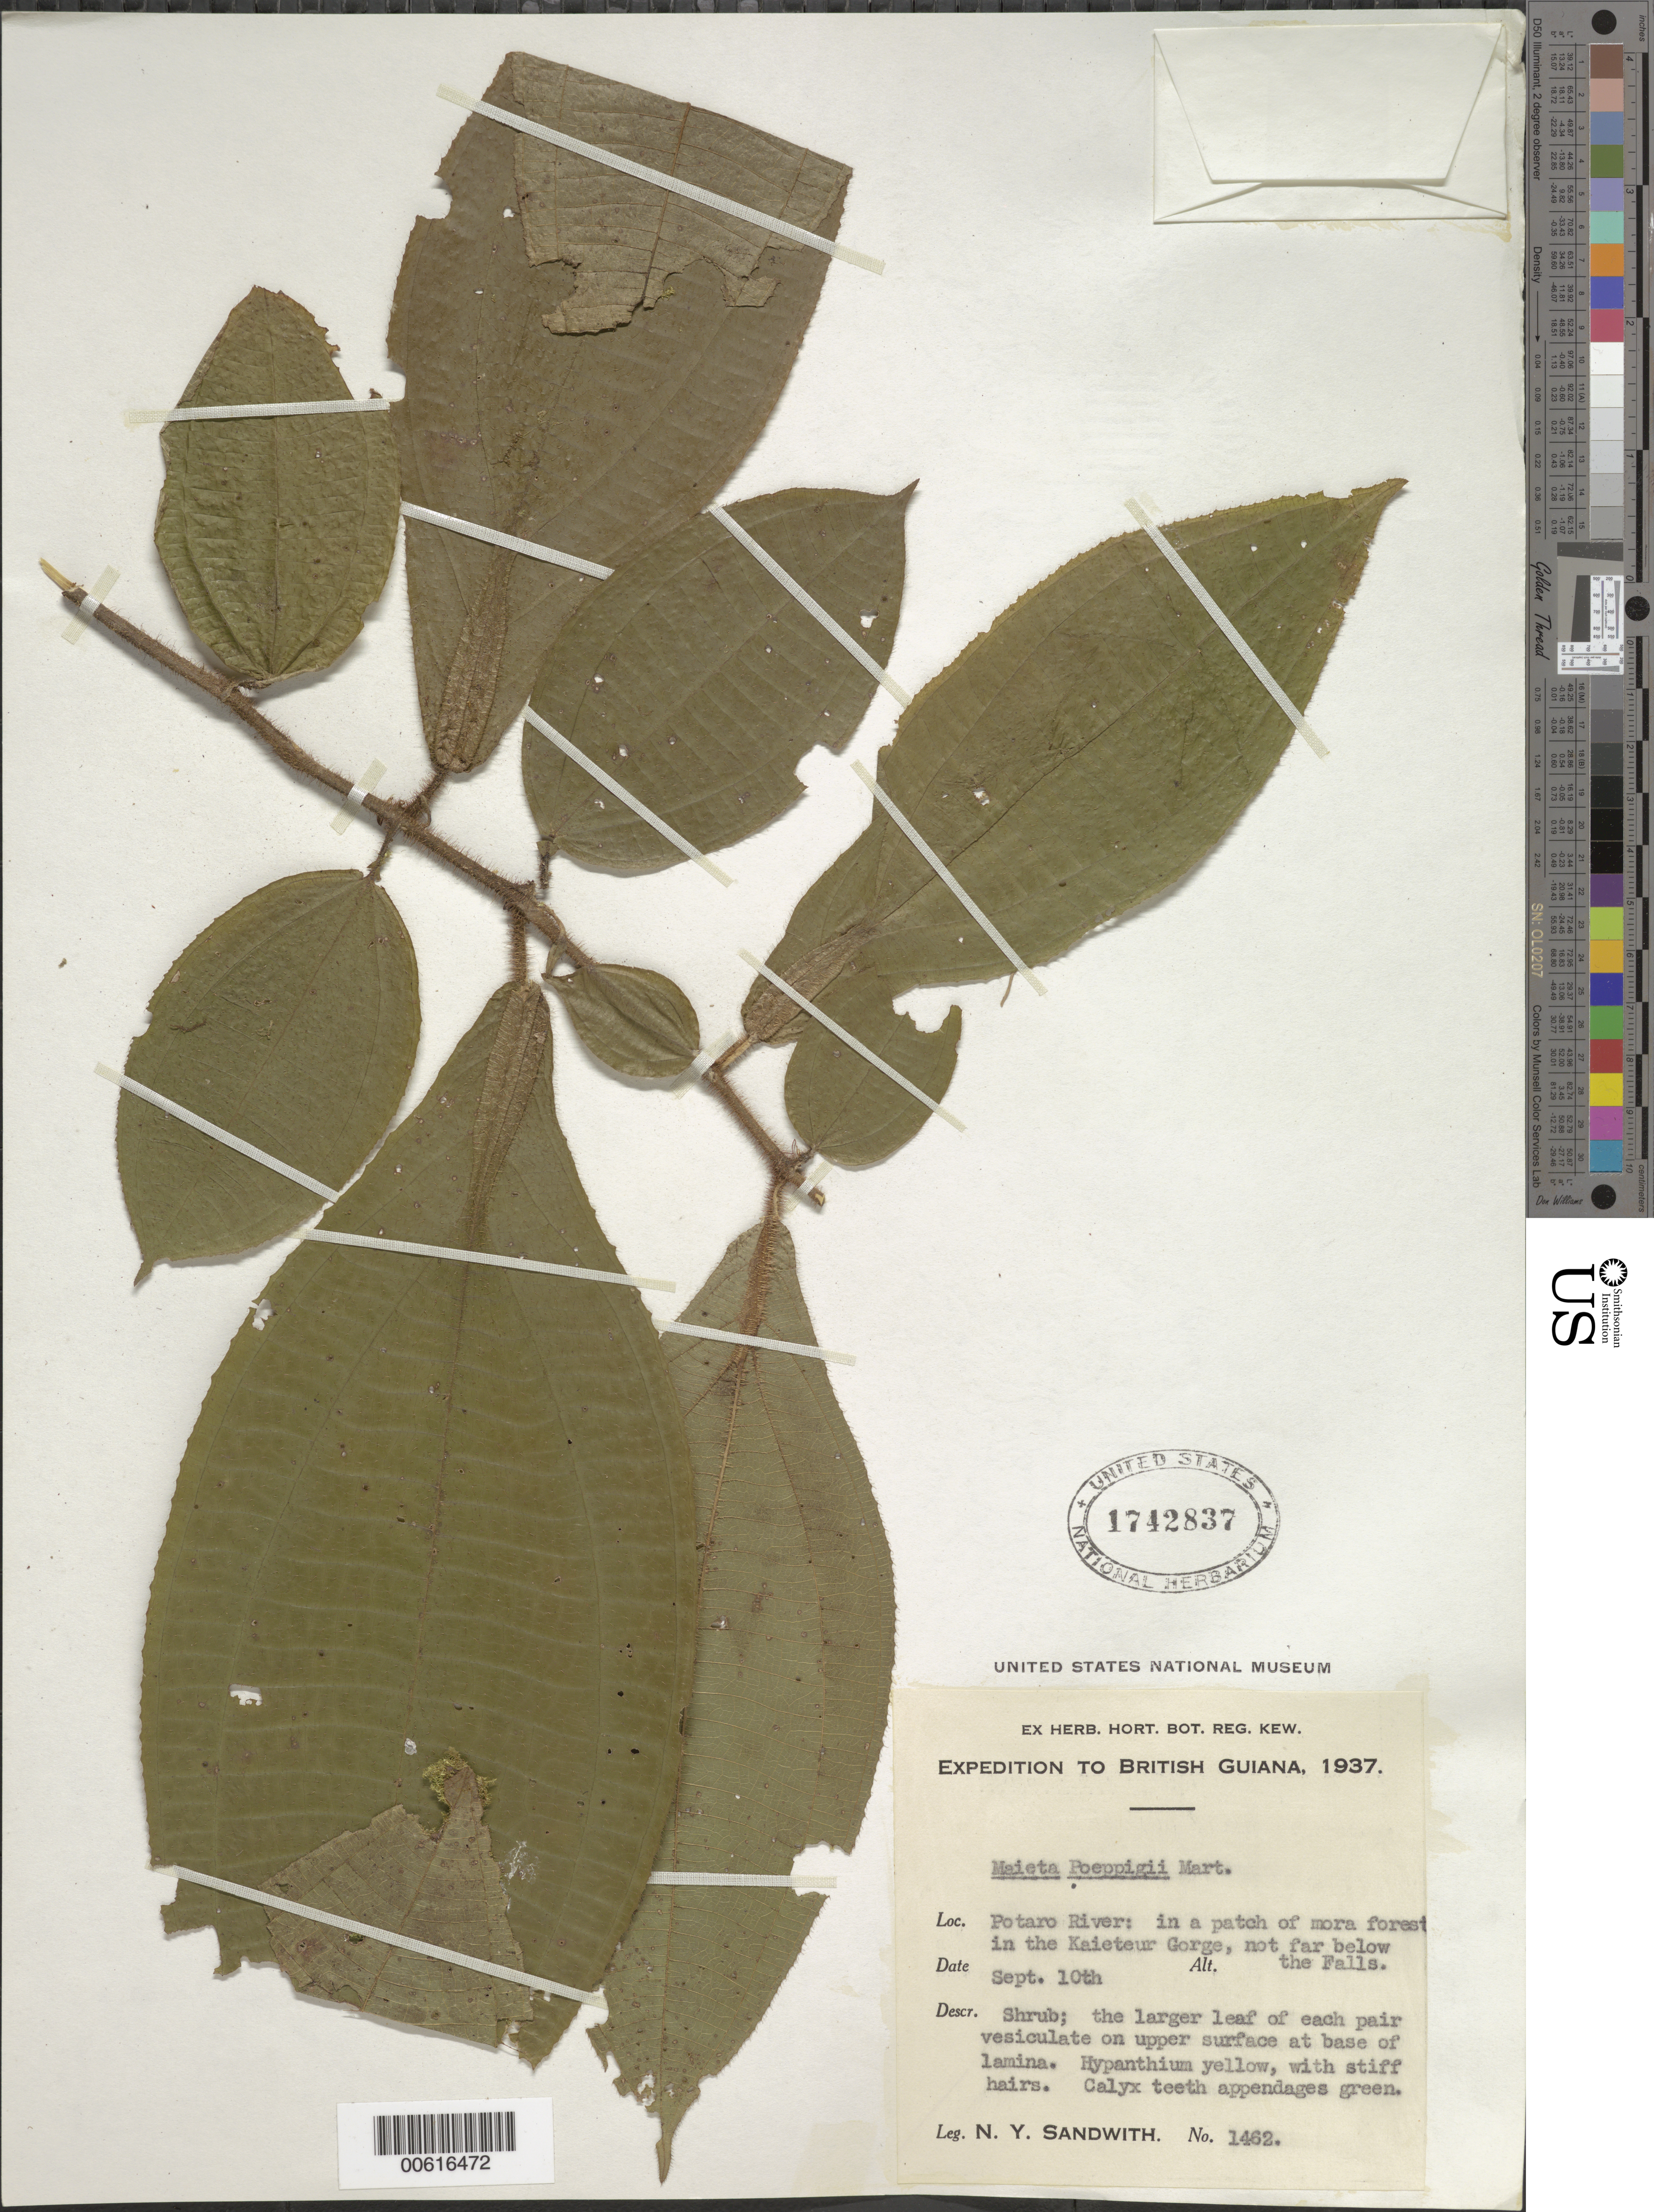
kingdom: Plantae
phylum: Tracheophyta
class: Magnoliopsida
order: Myrtales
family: Melastomataceae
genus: Maieta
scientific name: Maieta poeppigii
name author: Mart. ex Cogn.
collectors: N. Y. Sandwith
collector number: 1462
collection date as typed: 10-Sep-37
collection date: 1937-09-10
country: Guyana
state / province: Potaro-Siparuni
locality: Potaro R., Kaieteur Gorge, near Falls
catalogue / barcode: US 1742837